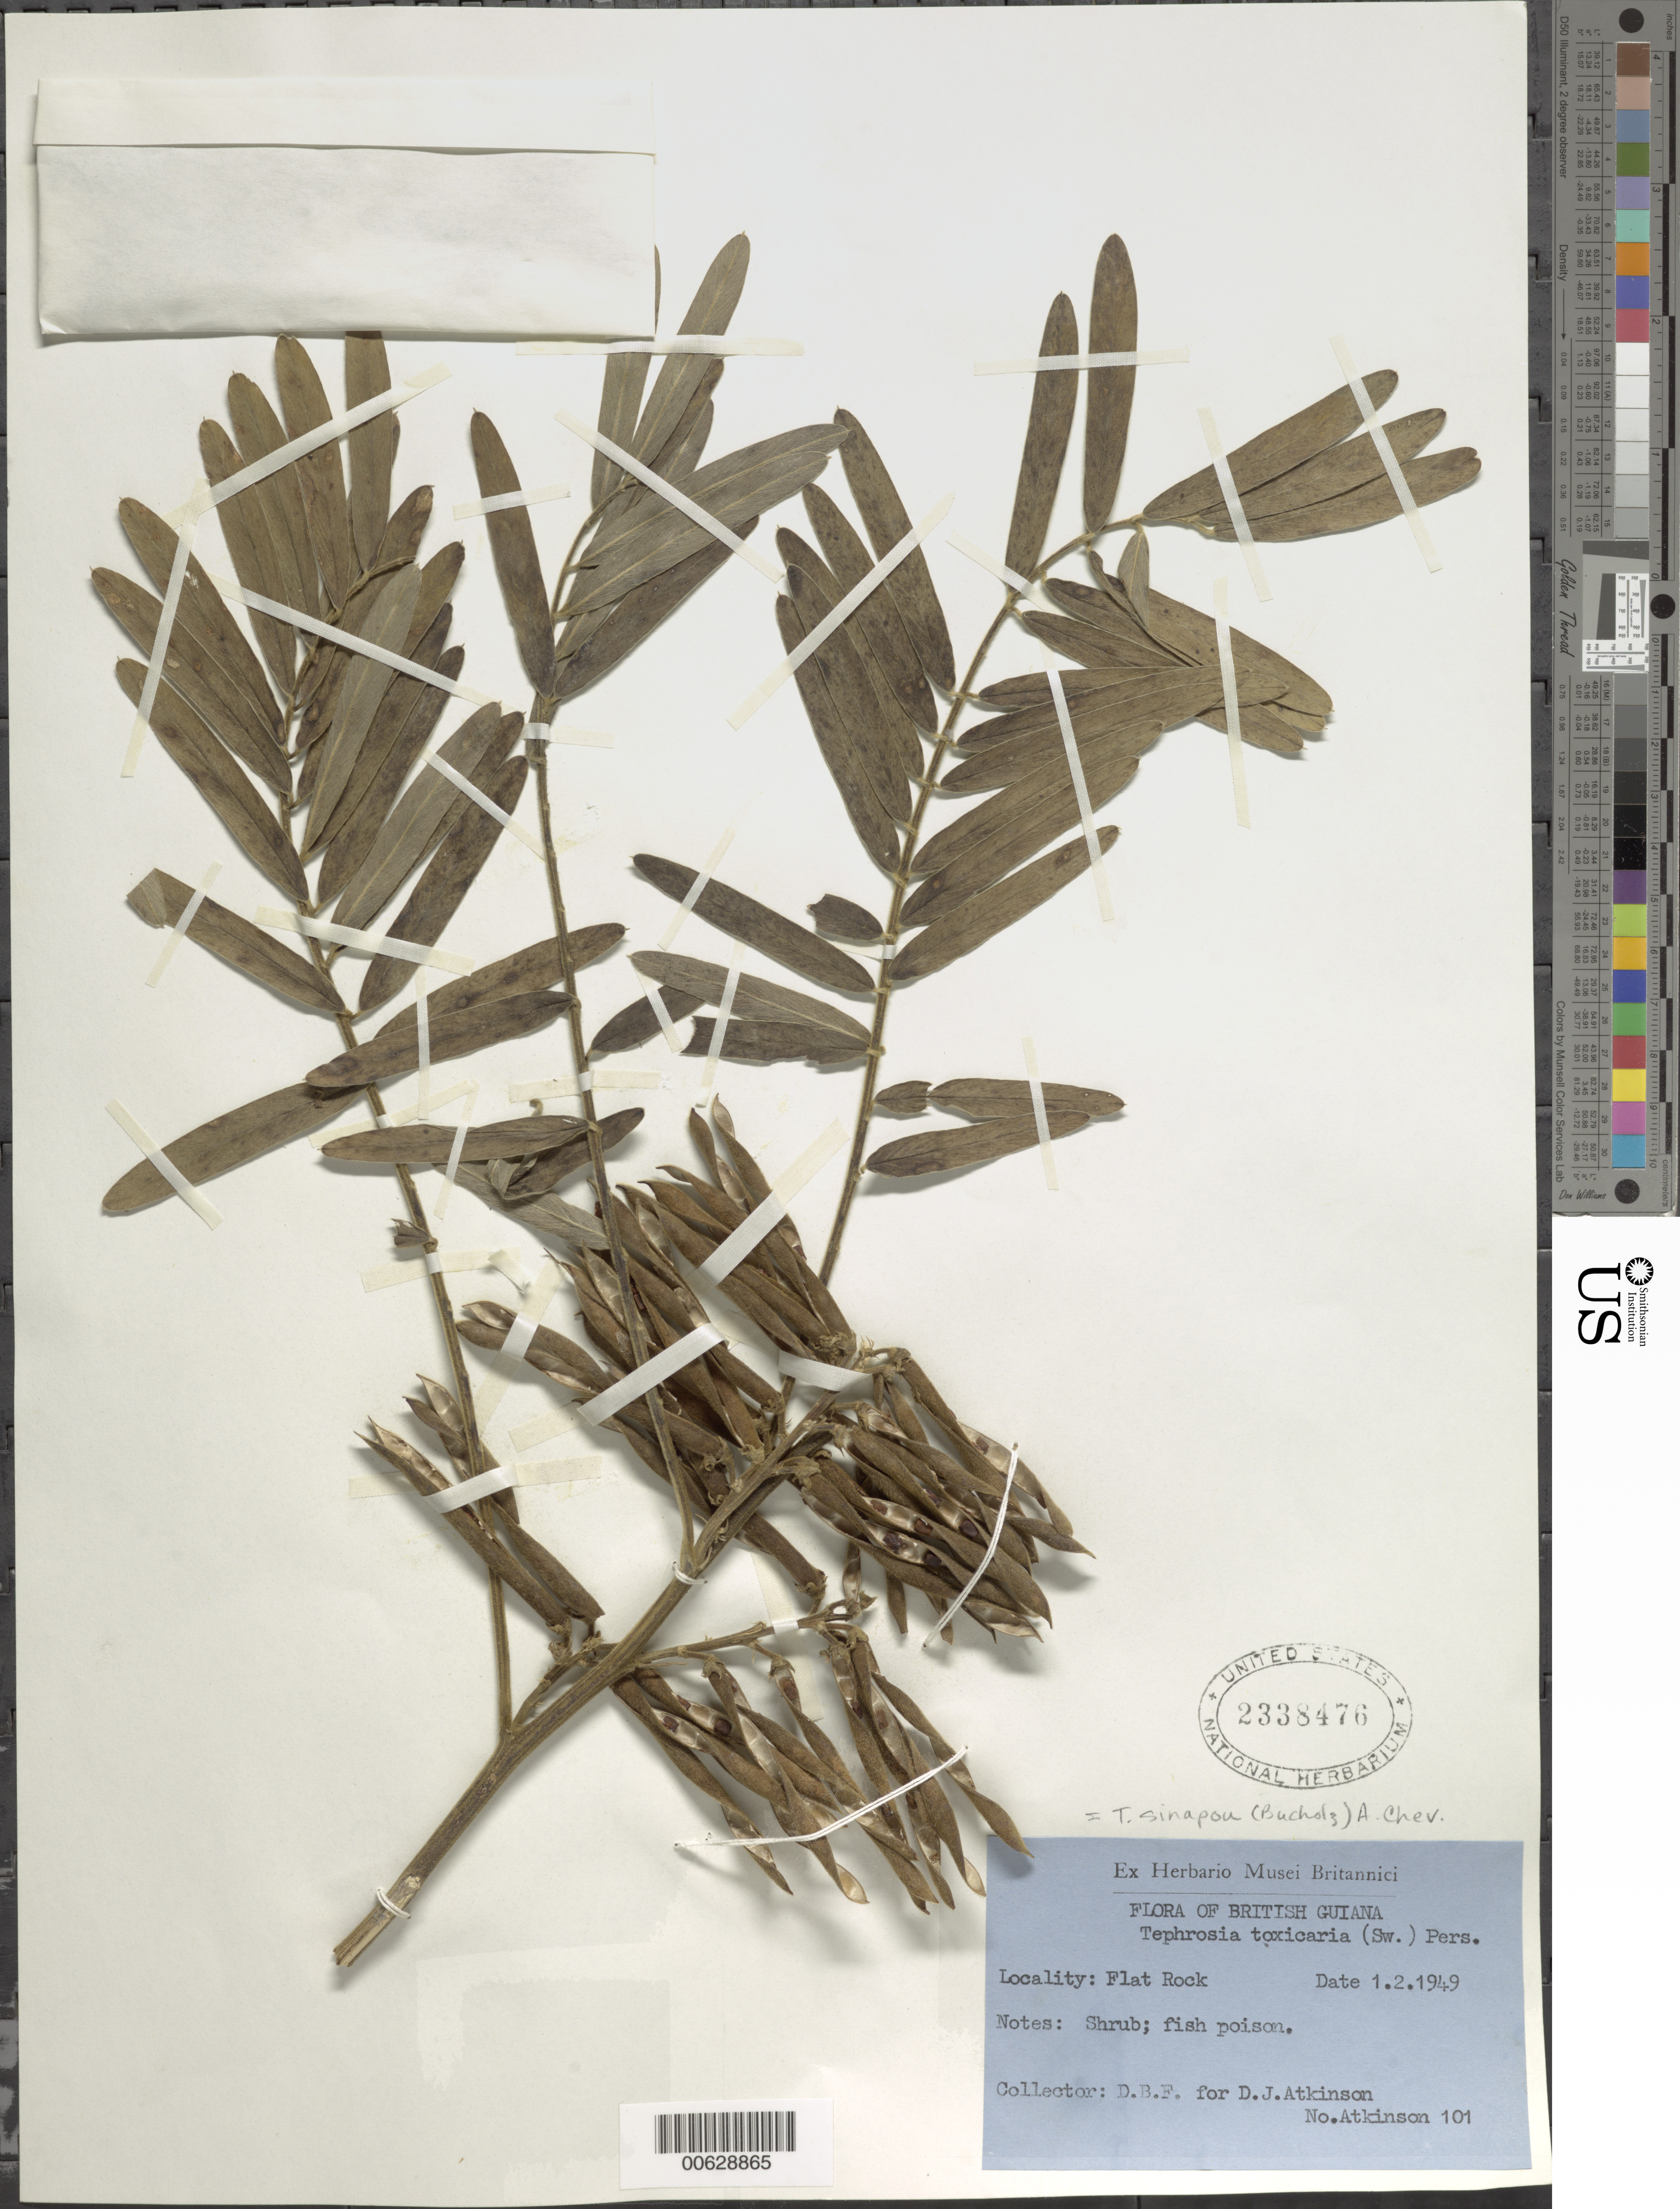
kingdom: Plantae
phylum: Tracheophyta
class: Magnoliopsida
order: Fabales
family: Fabaceae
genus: Tephrosia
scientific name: Tephrosia sinapou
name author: (Buc'hoz) A. Chev.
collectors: D. Atkinson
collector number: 101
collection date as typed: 1-Feb-49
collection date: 1949-02-01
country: Guyana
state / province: Cuyuni-Mazaruni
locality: Flat Rock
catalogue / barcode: US 2338476